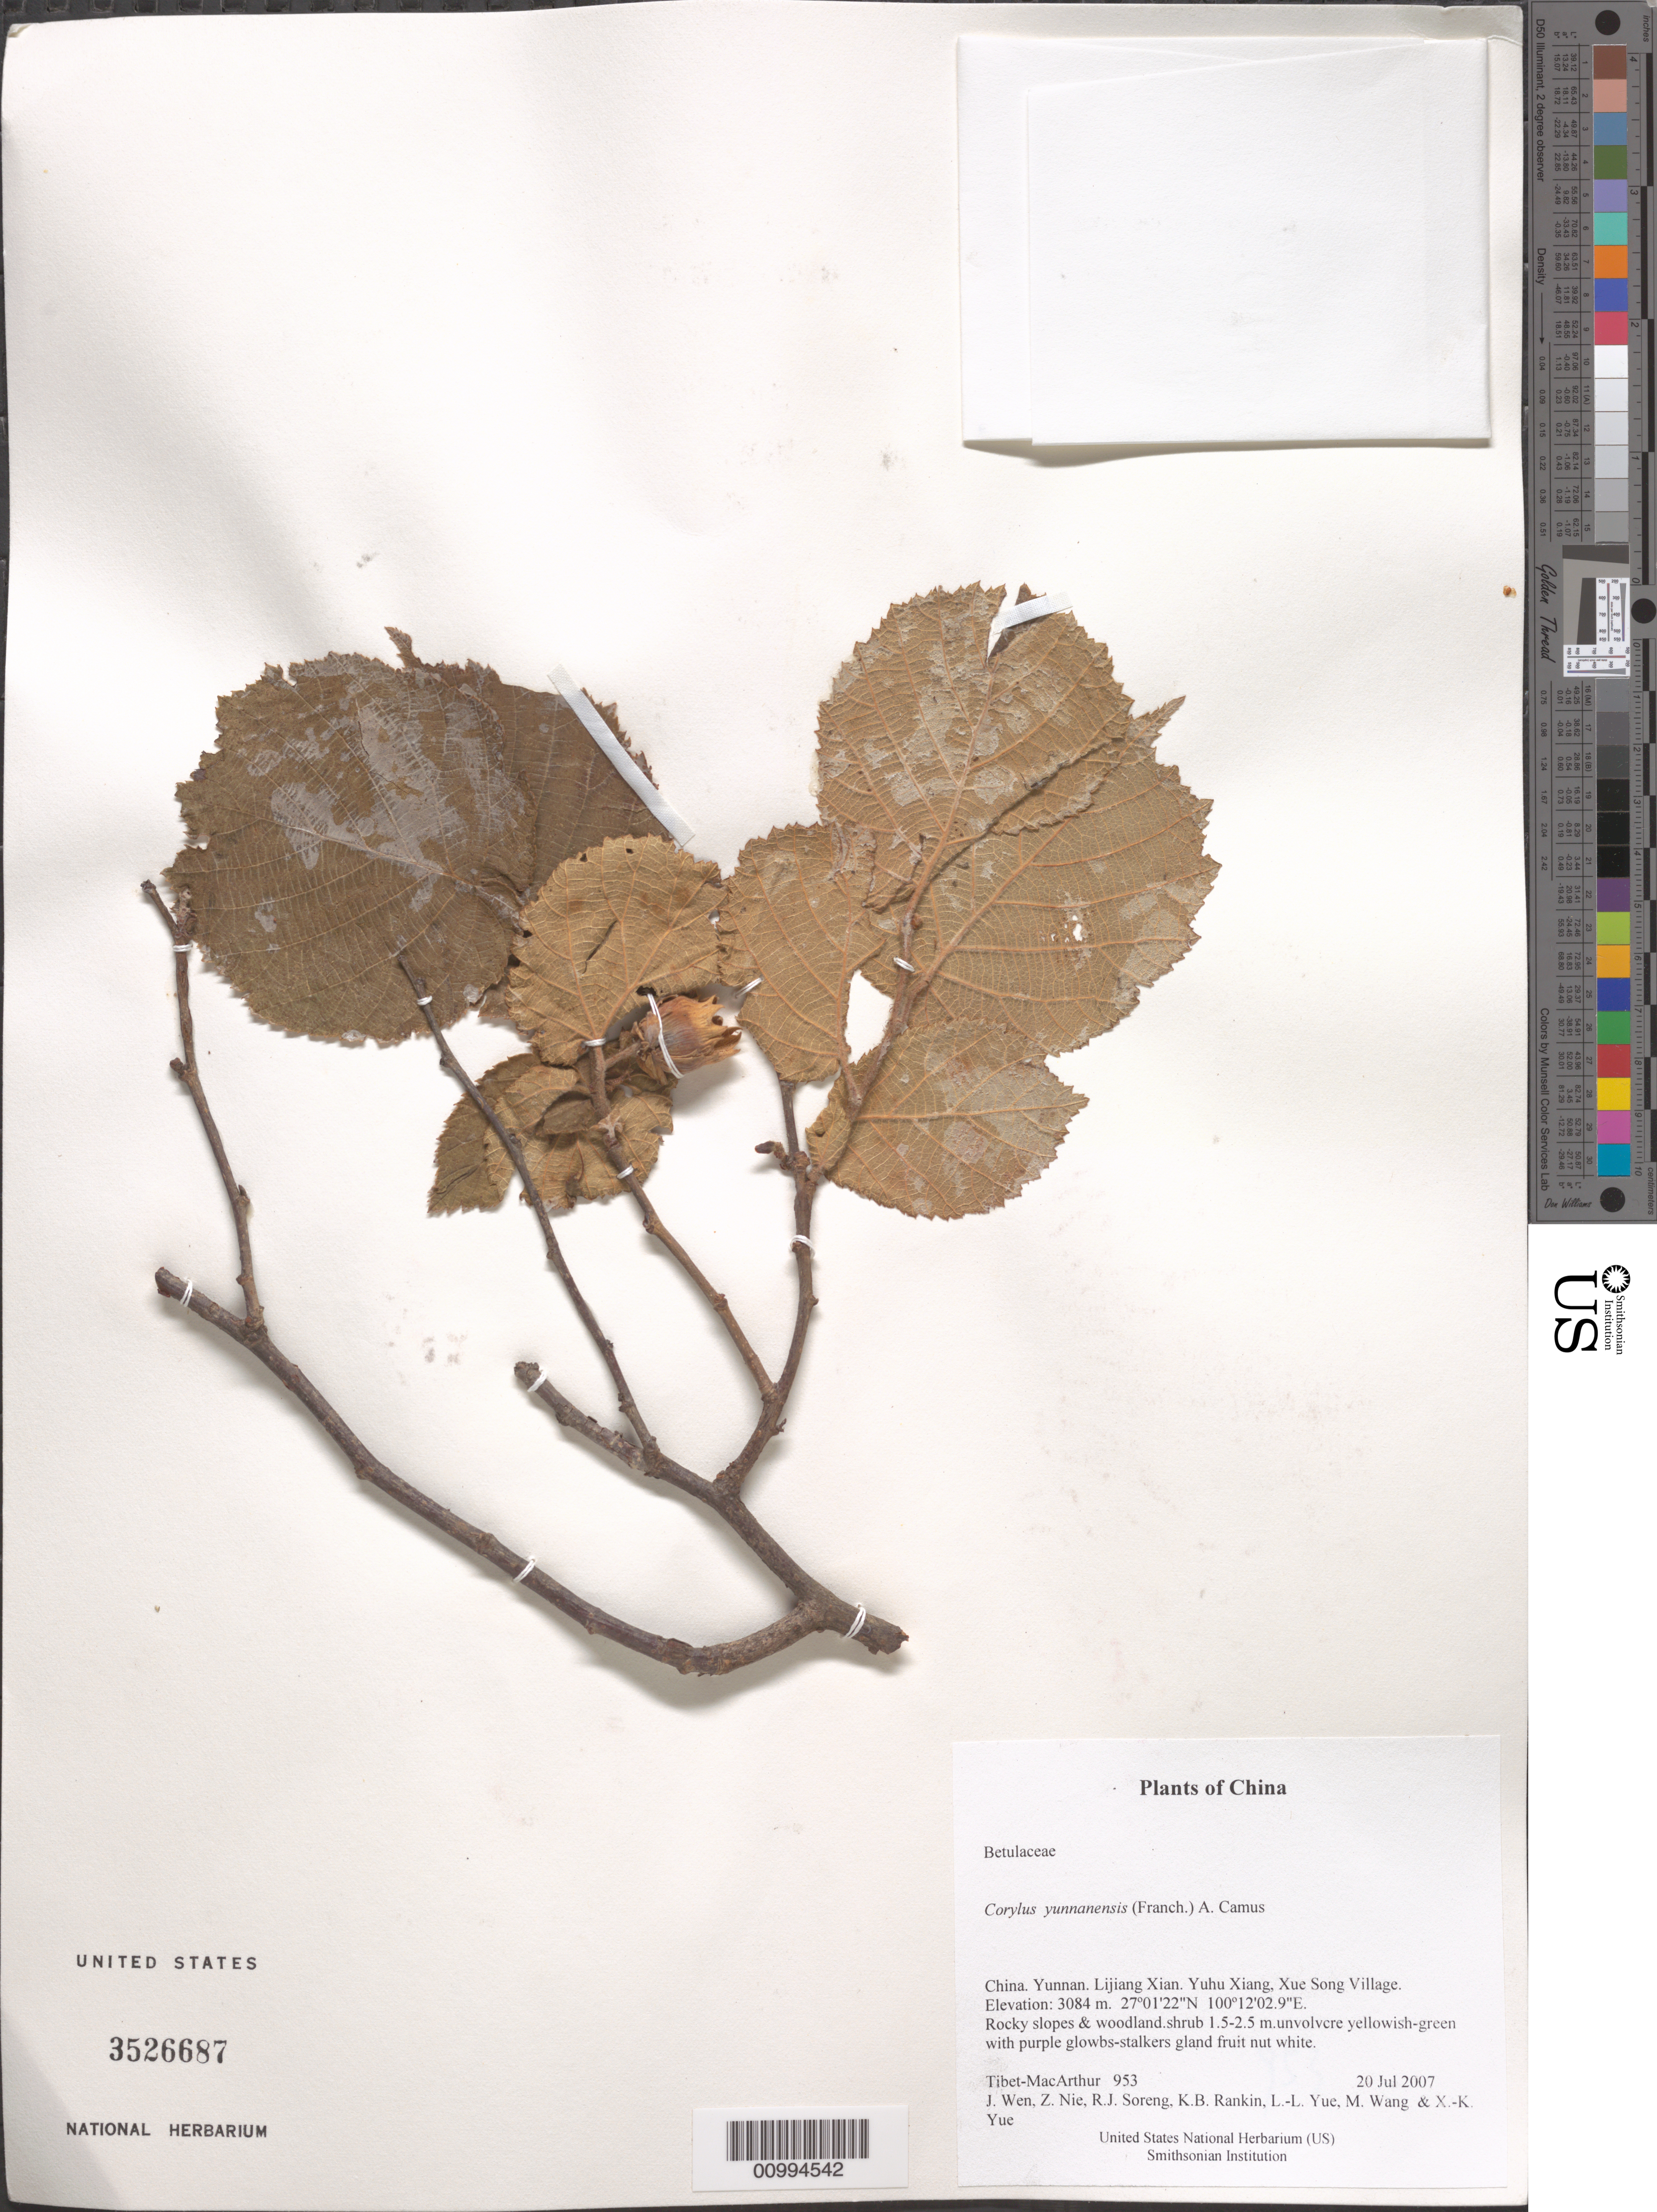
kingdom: Plantae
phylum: Tracheophyta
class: Magnoliopsida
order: Fagales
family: Betulaceae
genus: Corylus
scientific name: Corylus yunnanensis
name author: (Franch.) A. Camus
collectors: Tibet-MacArthur, J. Wen, Z. Nie, R. J. Soreng, K. Rankin, L. Yue, M. Wang & X. Yue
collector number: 953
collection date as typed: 20 Jul 2007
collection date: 2007-07-20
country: China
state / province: Yunnan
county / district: Lijiang Xian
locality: Yuhu Xiang, Xue Song Village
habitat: Rocky slopes & woodland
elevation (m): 3084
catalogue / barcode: US 3526687